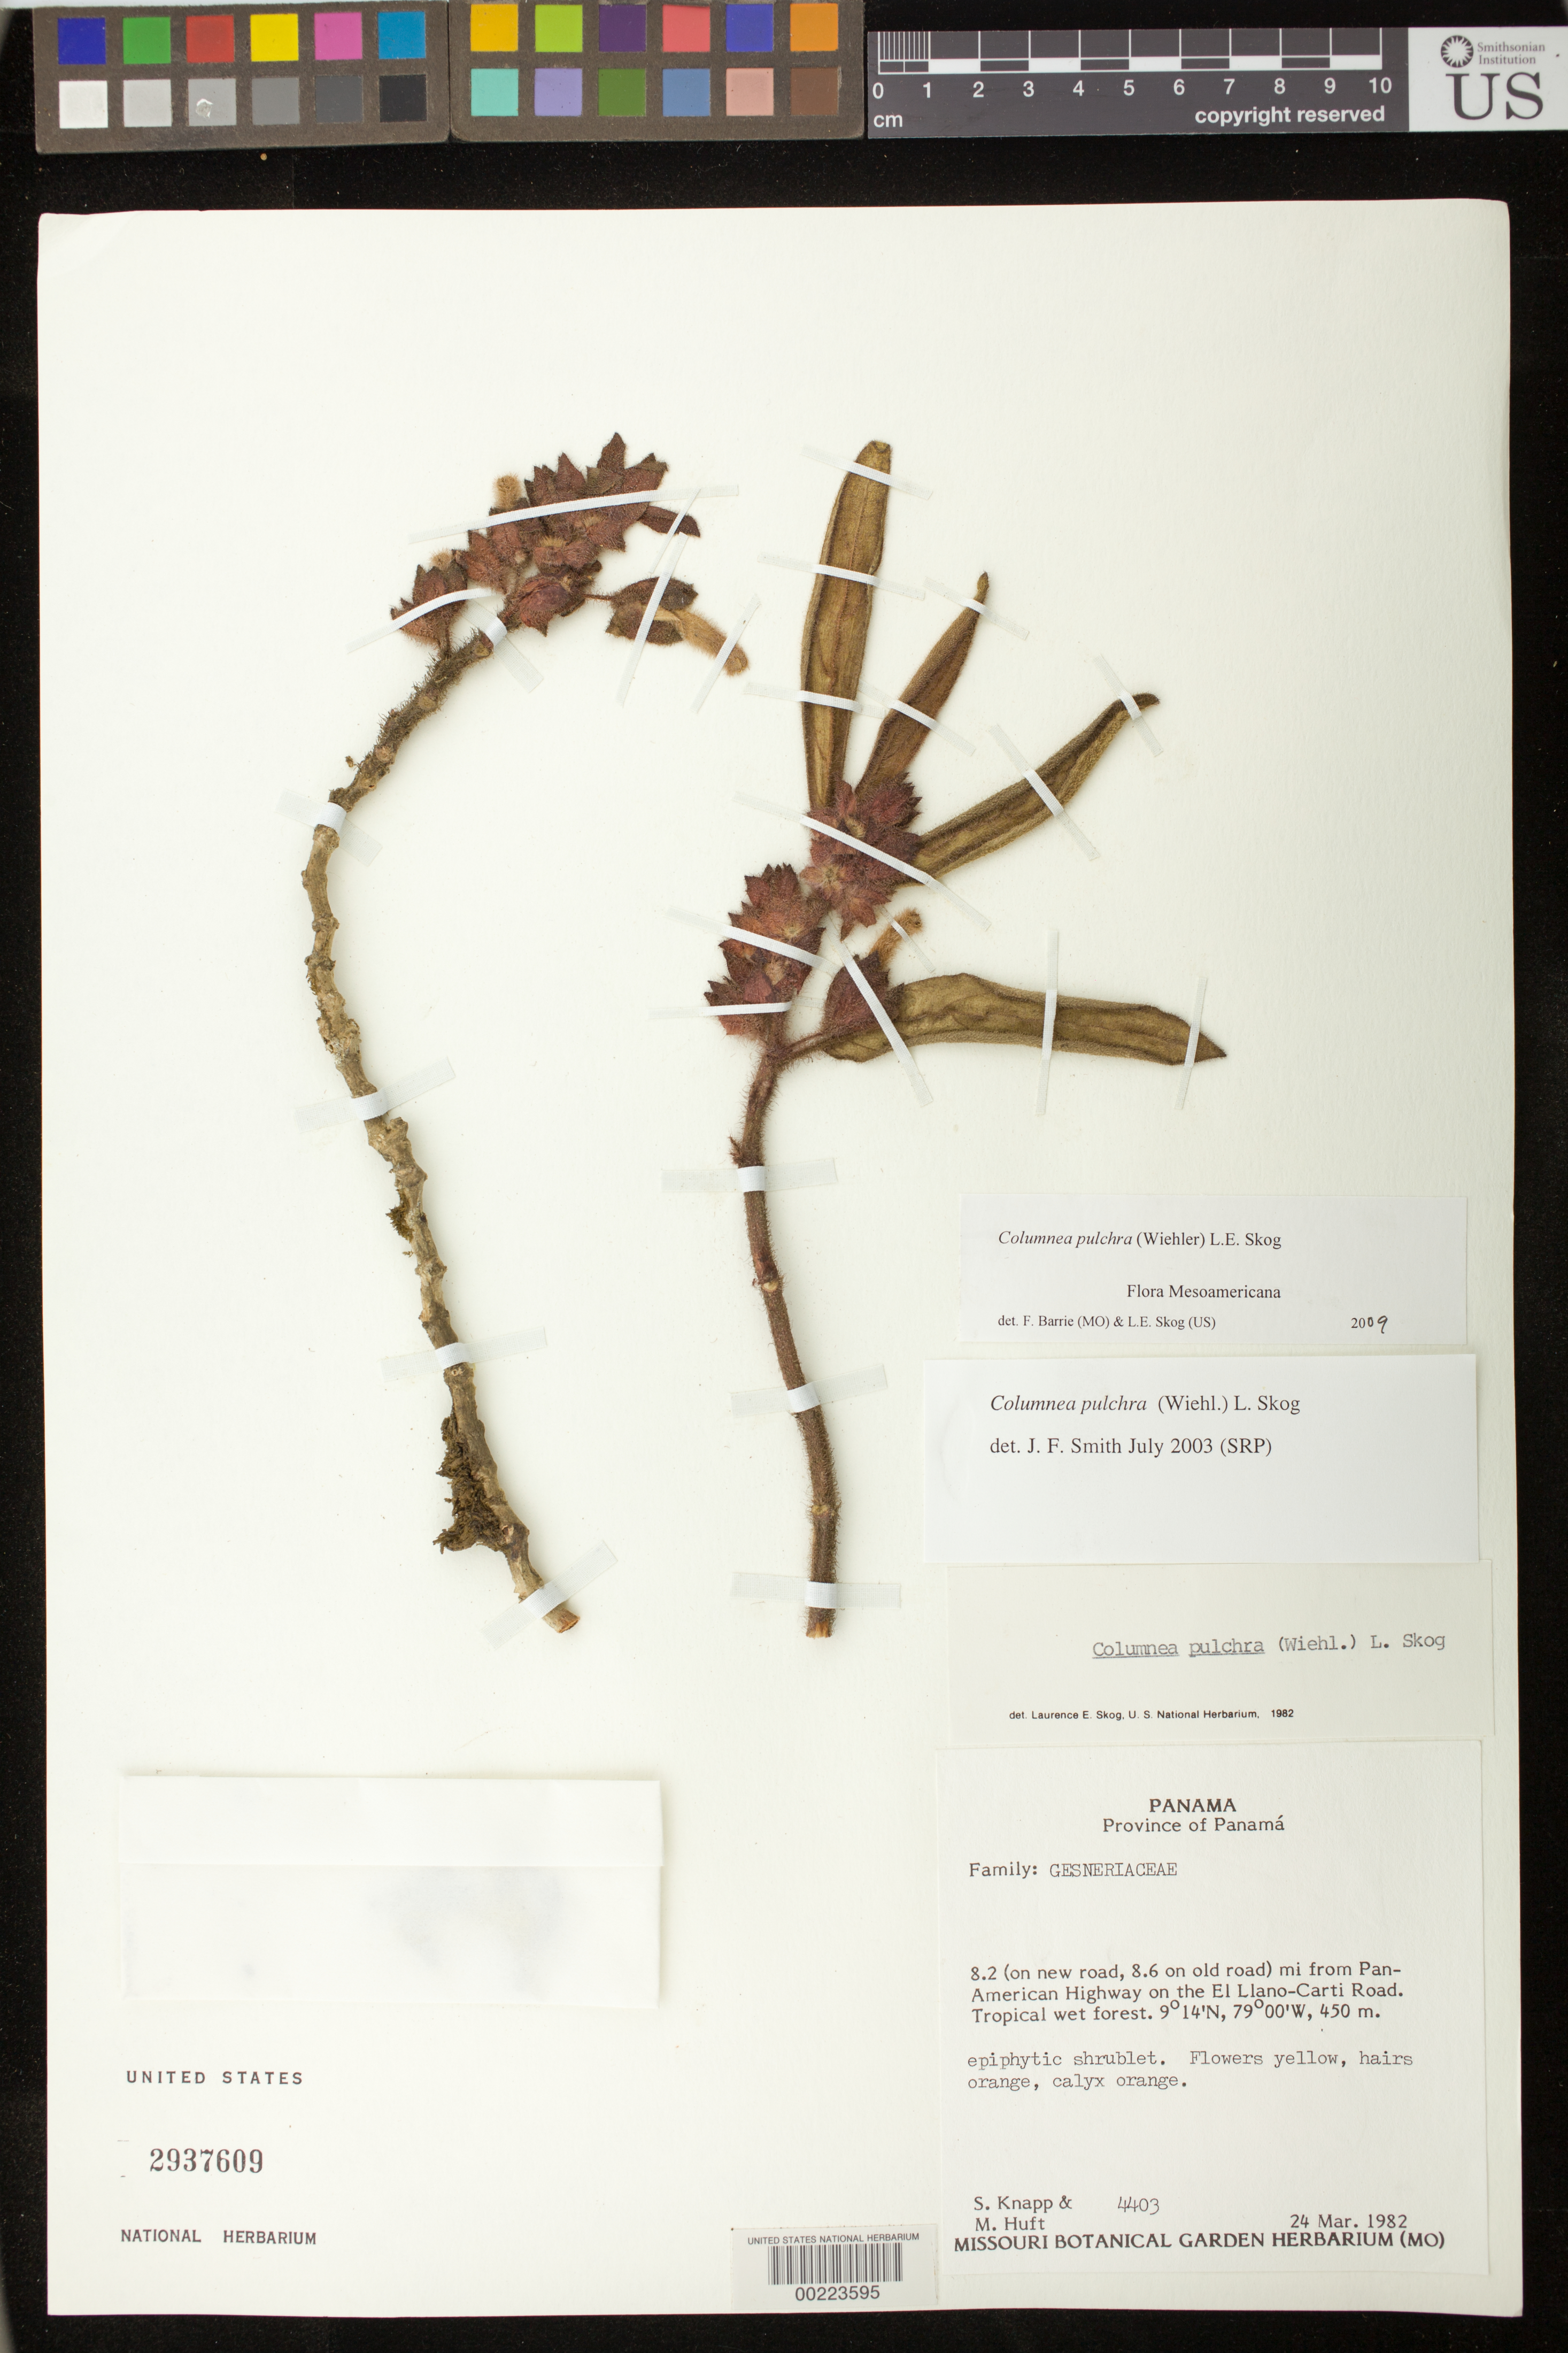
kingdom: Plantae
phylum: Tracheophyta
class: Magnoliopsida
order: Lamiales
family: Gesneriaceae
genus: Columnea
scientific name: Columnea pulchra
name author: (Wiehler) L.E. Skog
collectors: S. Knapp & M. J. Huft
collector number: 4403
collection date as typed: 24 Mar 1982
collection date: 1982-03-24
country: Panama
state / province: Panamá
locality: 8.2 (on new road, 8.6 on old road) mi from Pan-American highway on the El Llano-Carti road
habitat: Tropical wet forest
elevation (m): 450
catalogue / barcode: US 2937609